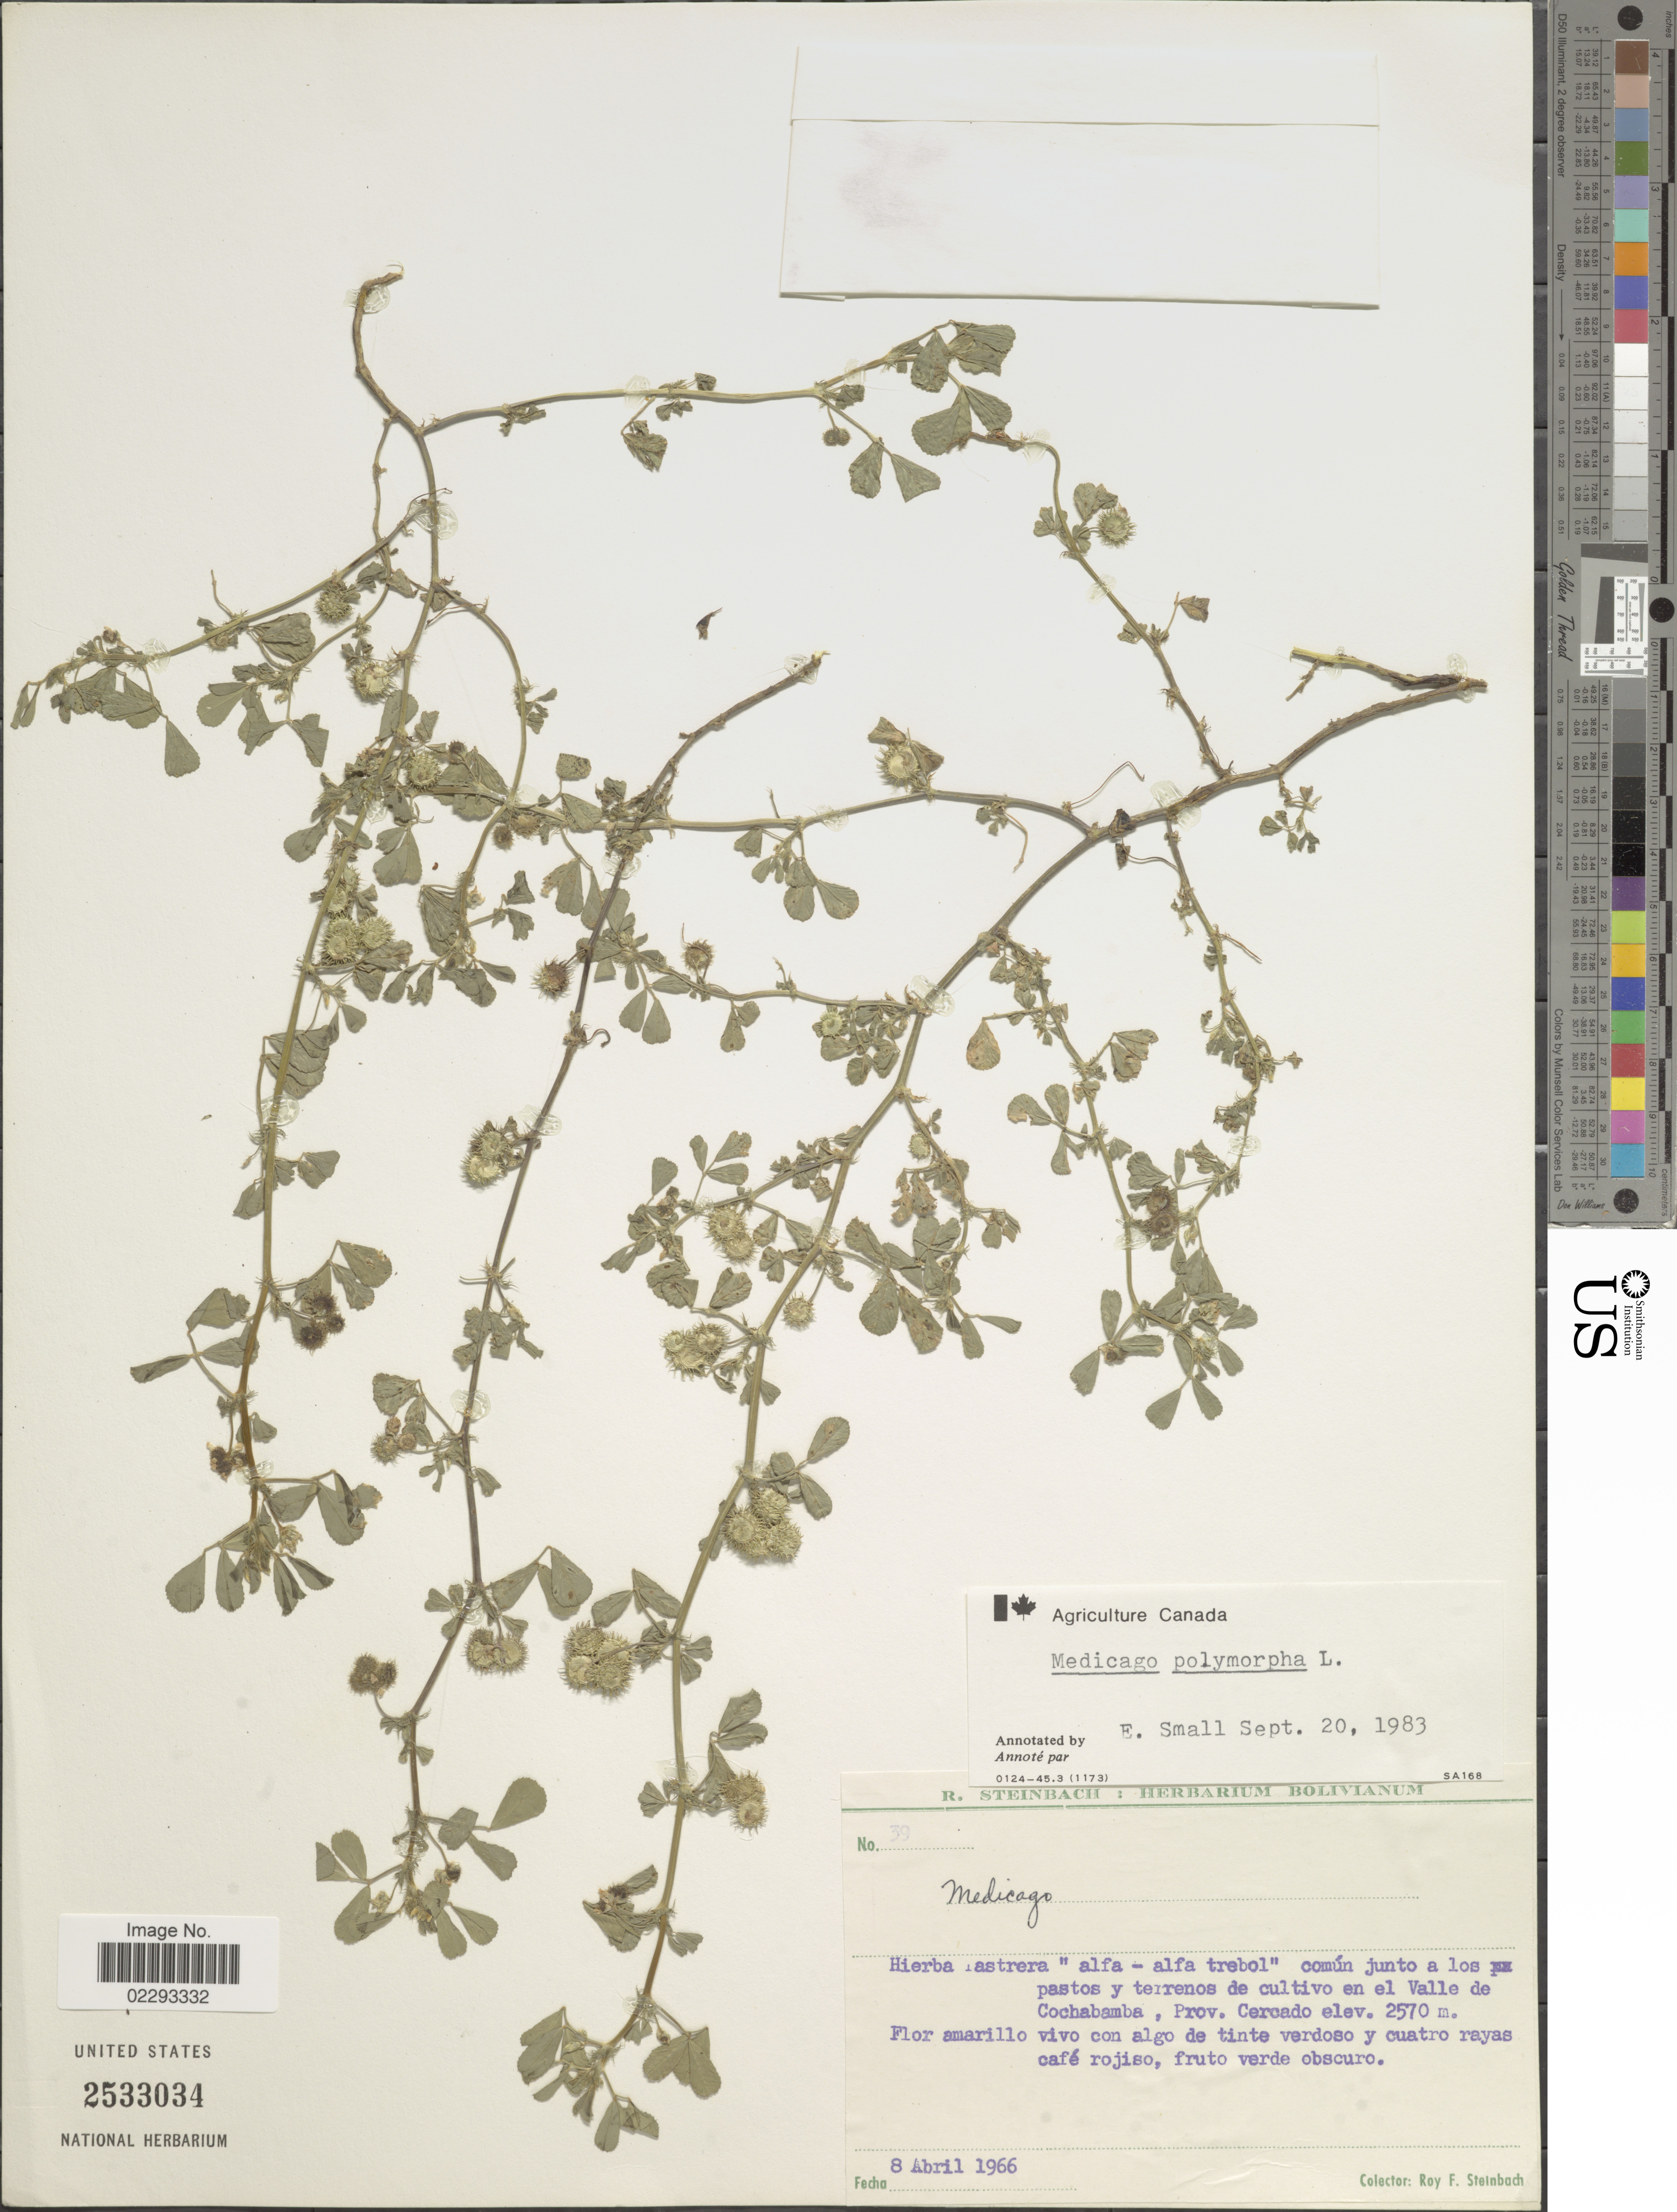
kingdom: Plantae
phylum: Tracheophyta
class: Magnoliopsida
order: Fabales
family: Fabaceae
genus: Medicago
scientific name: Medicago polymorpha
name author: L.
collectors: R. F. Steinbach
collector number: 39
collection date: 1966-04-08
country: Bolivia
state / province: Cochabamba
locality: Común junto a los pastos y terrenos de cultivo en el Valle de Cochabamba, Prov. Cercado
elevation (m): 2570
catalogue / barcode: US 2533034